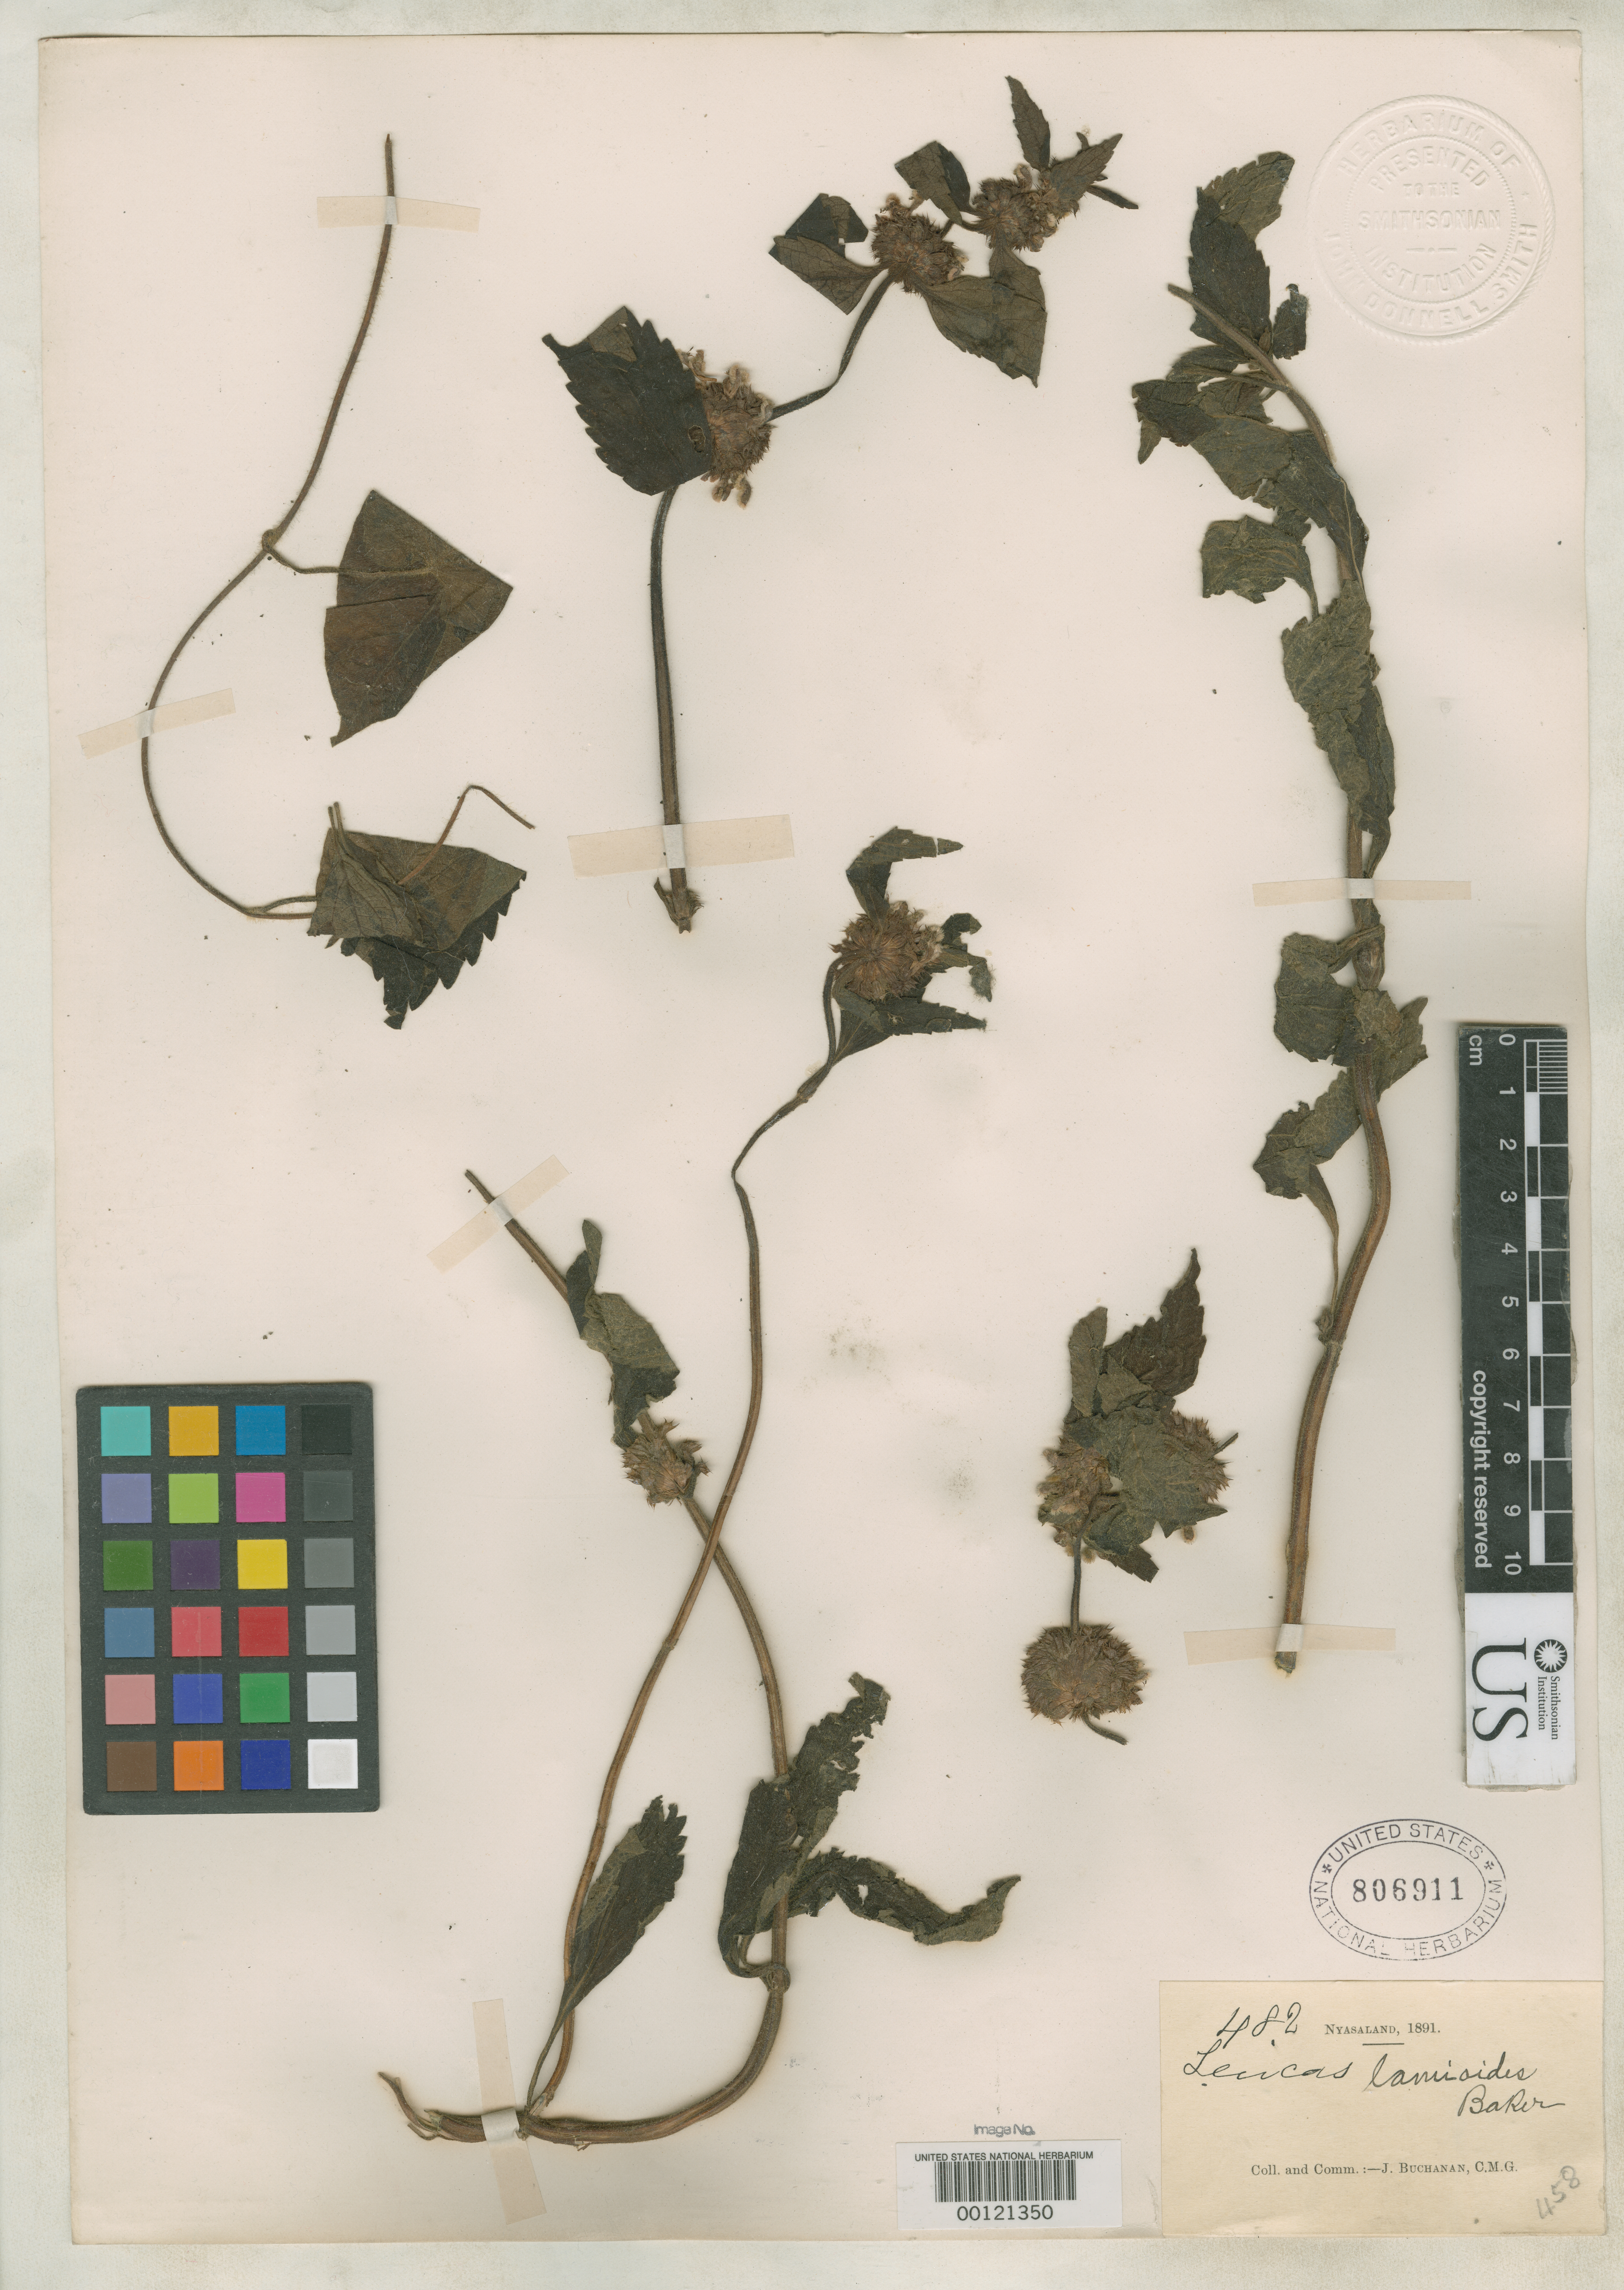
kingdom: Plantae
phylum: Tracheophyta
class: Magnoliopsida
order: Lamiales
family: Lamiaceae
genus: Leucas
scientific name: Leucas lamioides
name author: Baker in Dyer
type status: Type Collection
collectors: J. Buchanan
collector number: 482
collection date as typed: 1891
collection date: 1891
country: Malawi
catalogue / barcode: US 806911